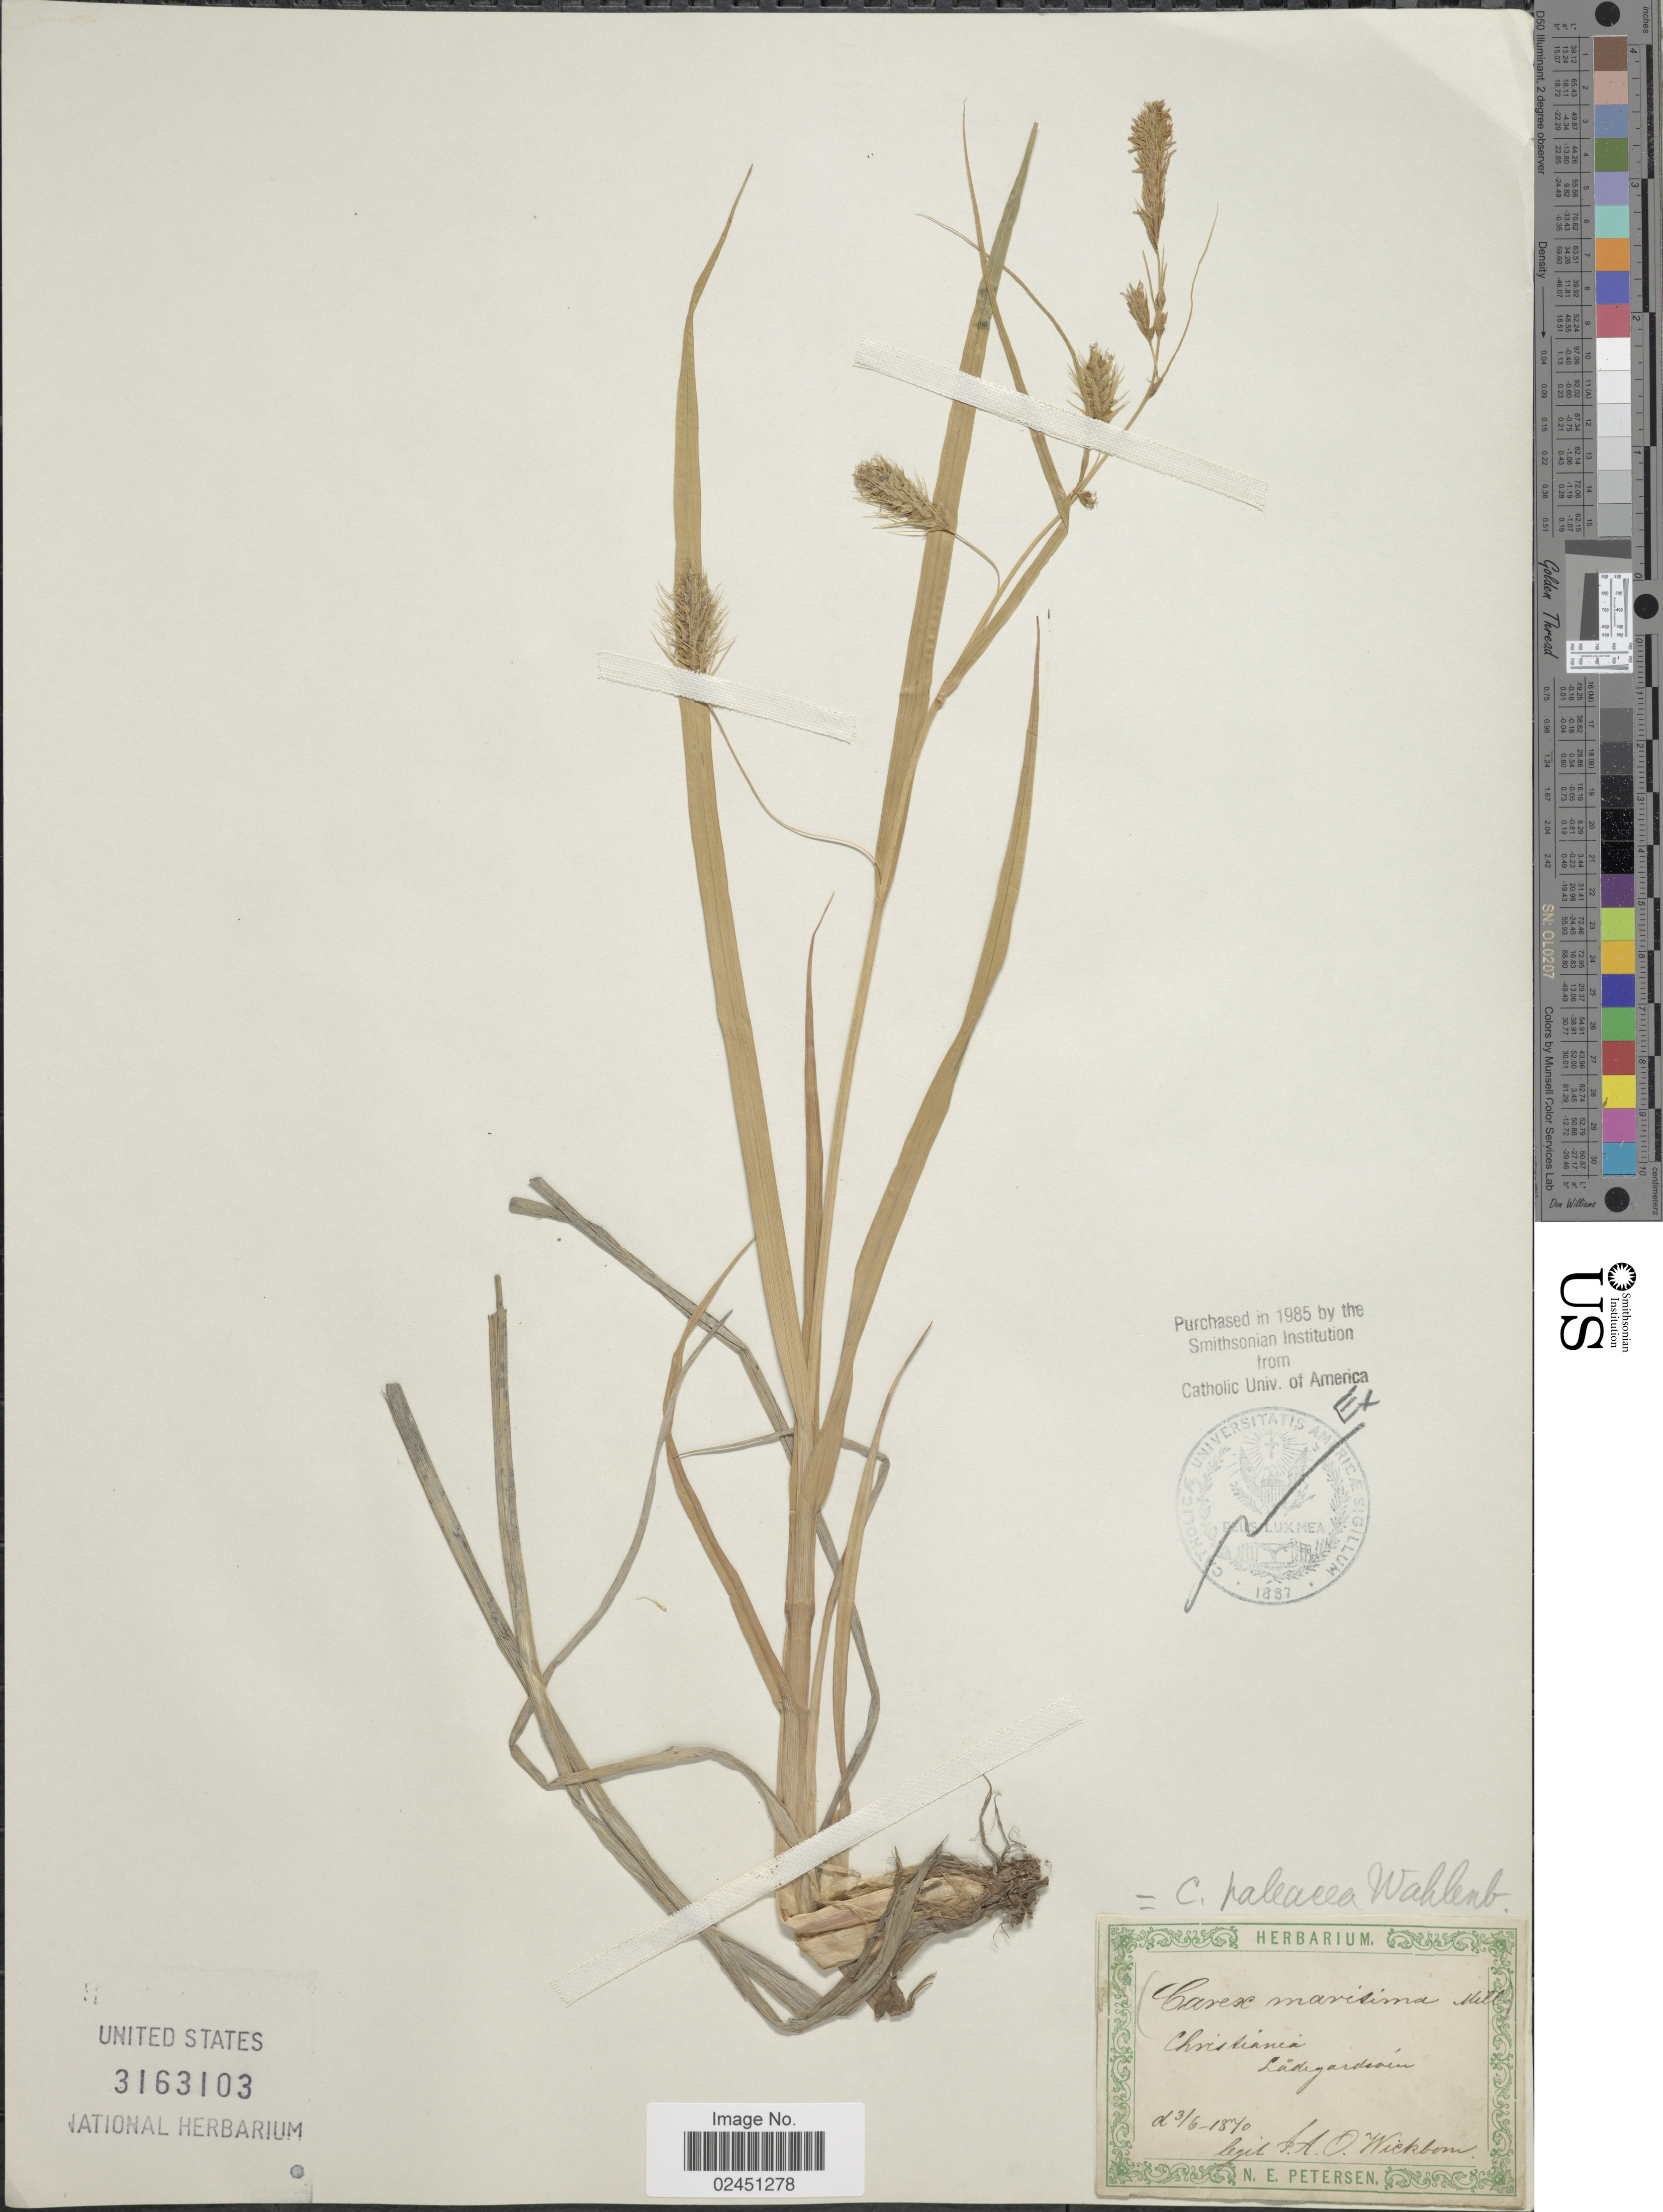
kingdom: Plantae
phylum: Tracheophyta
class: Liliopsida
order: Poales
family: Cyperaceae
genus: Carex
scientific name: Carex paleacea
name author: Schreb. ex Wahlenb.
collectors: J. Wickbom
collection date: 1870-06-03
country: Denmark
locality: Christiania, Ladegårdsåen.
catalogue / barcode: US 3163103